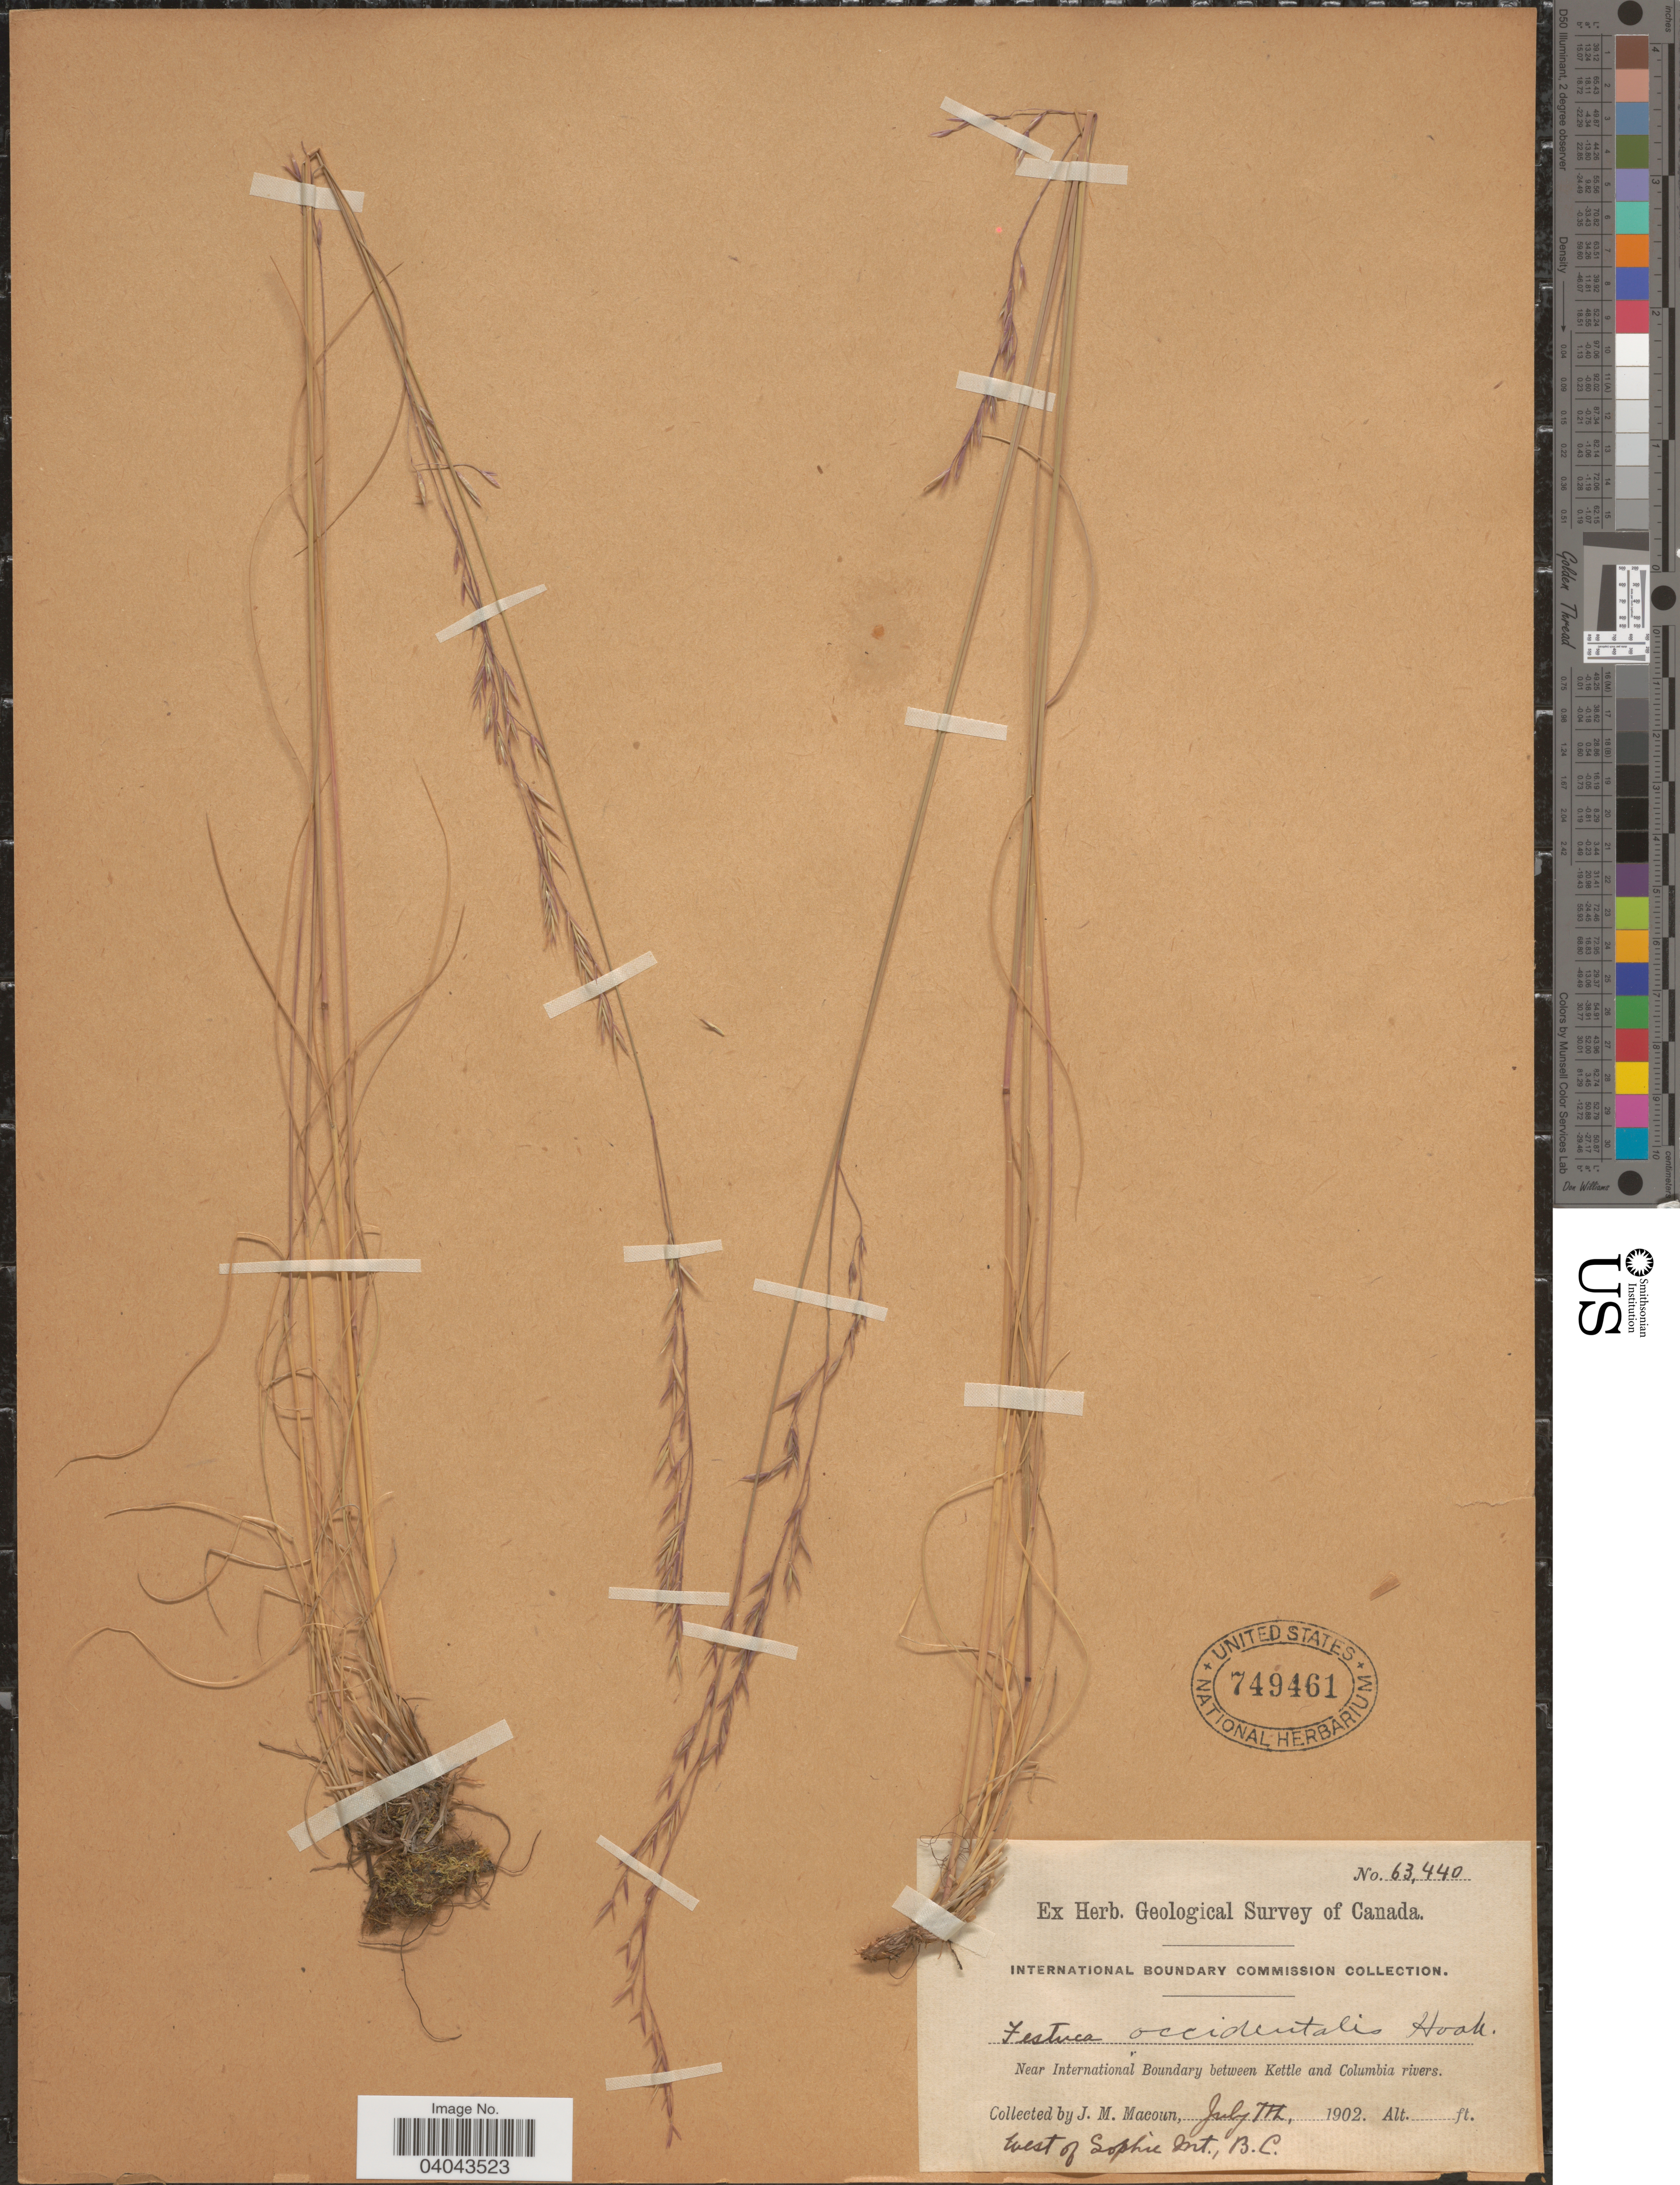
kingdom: Plantae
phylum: Tracheophyta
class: Liliopsida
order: Poales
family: Poaceae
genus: Festuca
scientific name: Festuca occidentalis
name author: Hook.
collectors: J. M. Macoun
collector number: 63440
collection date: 1902-07-07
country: Canada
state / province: British Columbia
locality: Near International Boundary between Kettle and Columbia rivers. West of Sophie Mt.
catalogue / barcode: US 749461